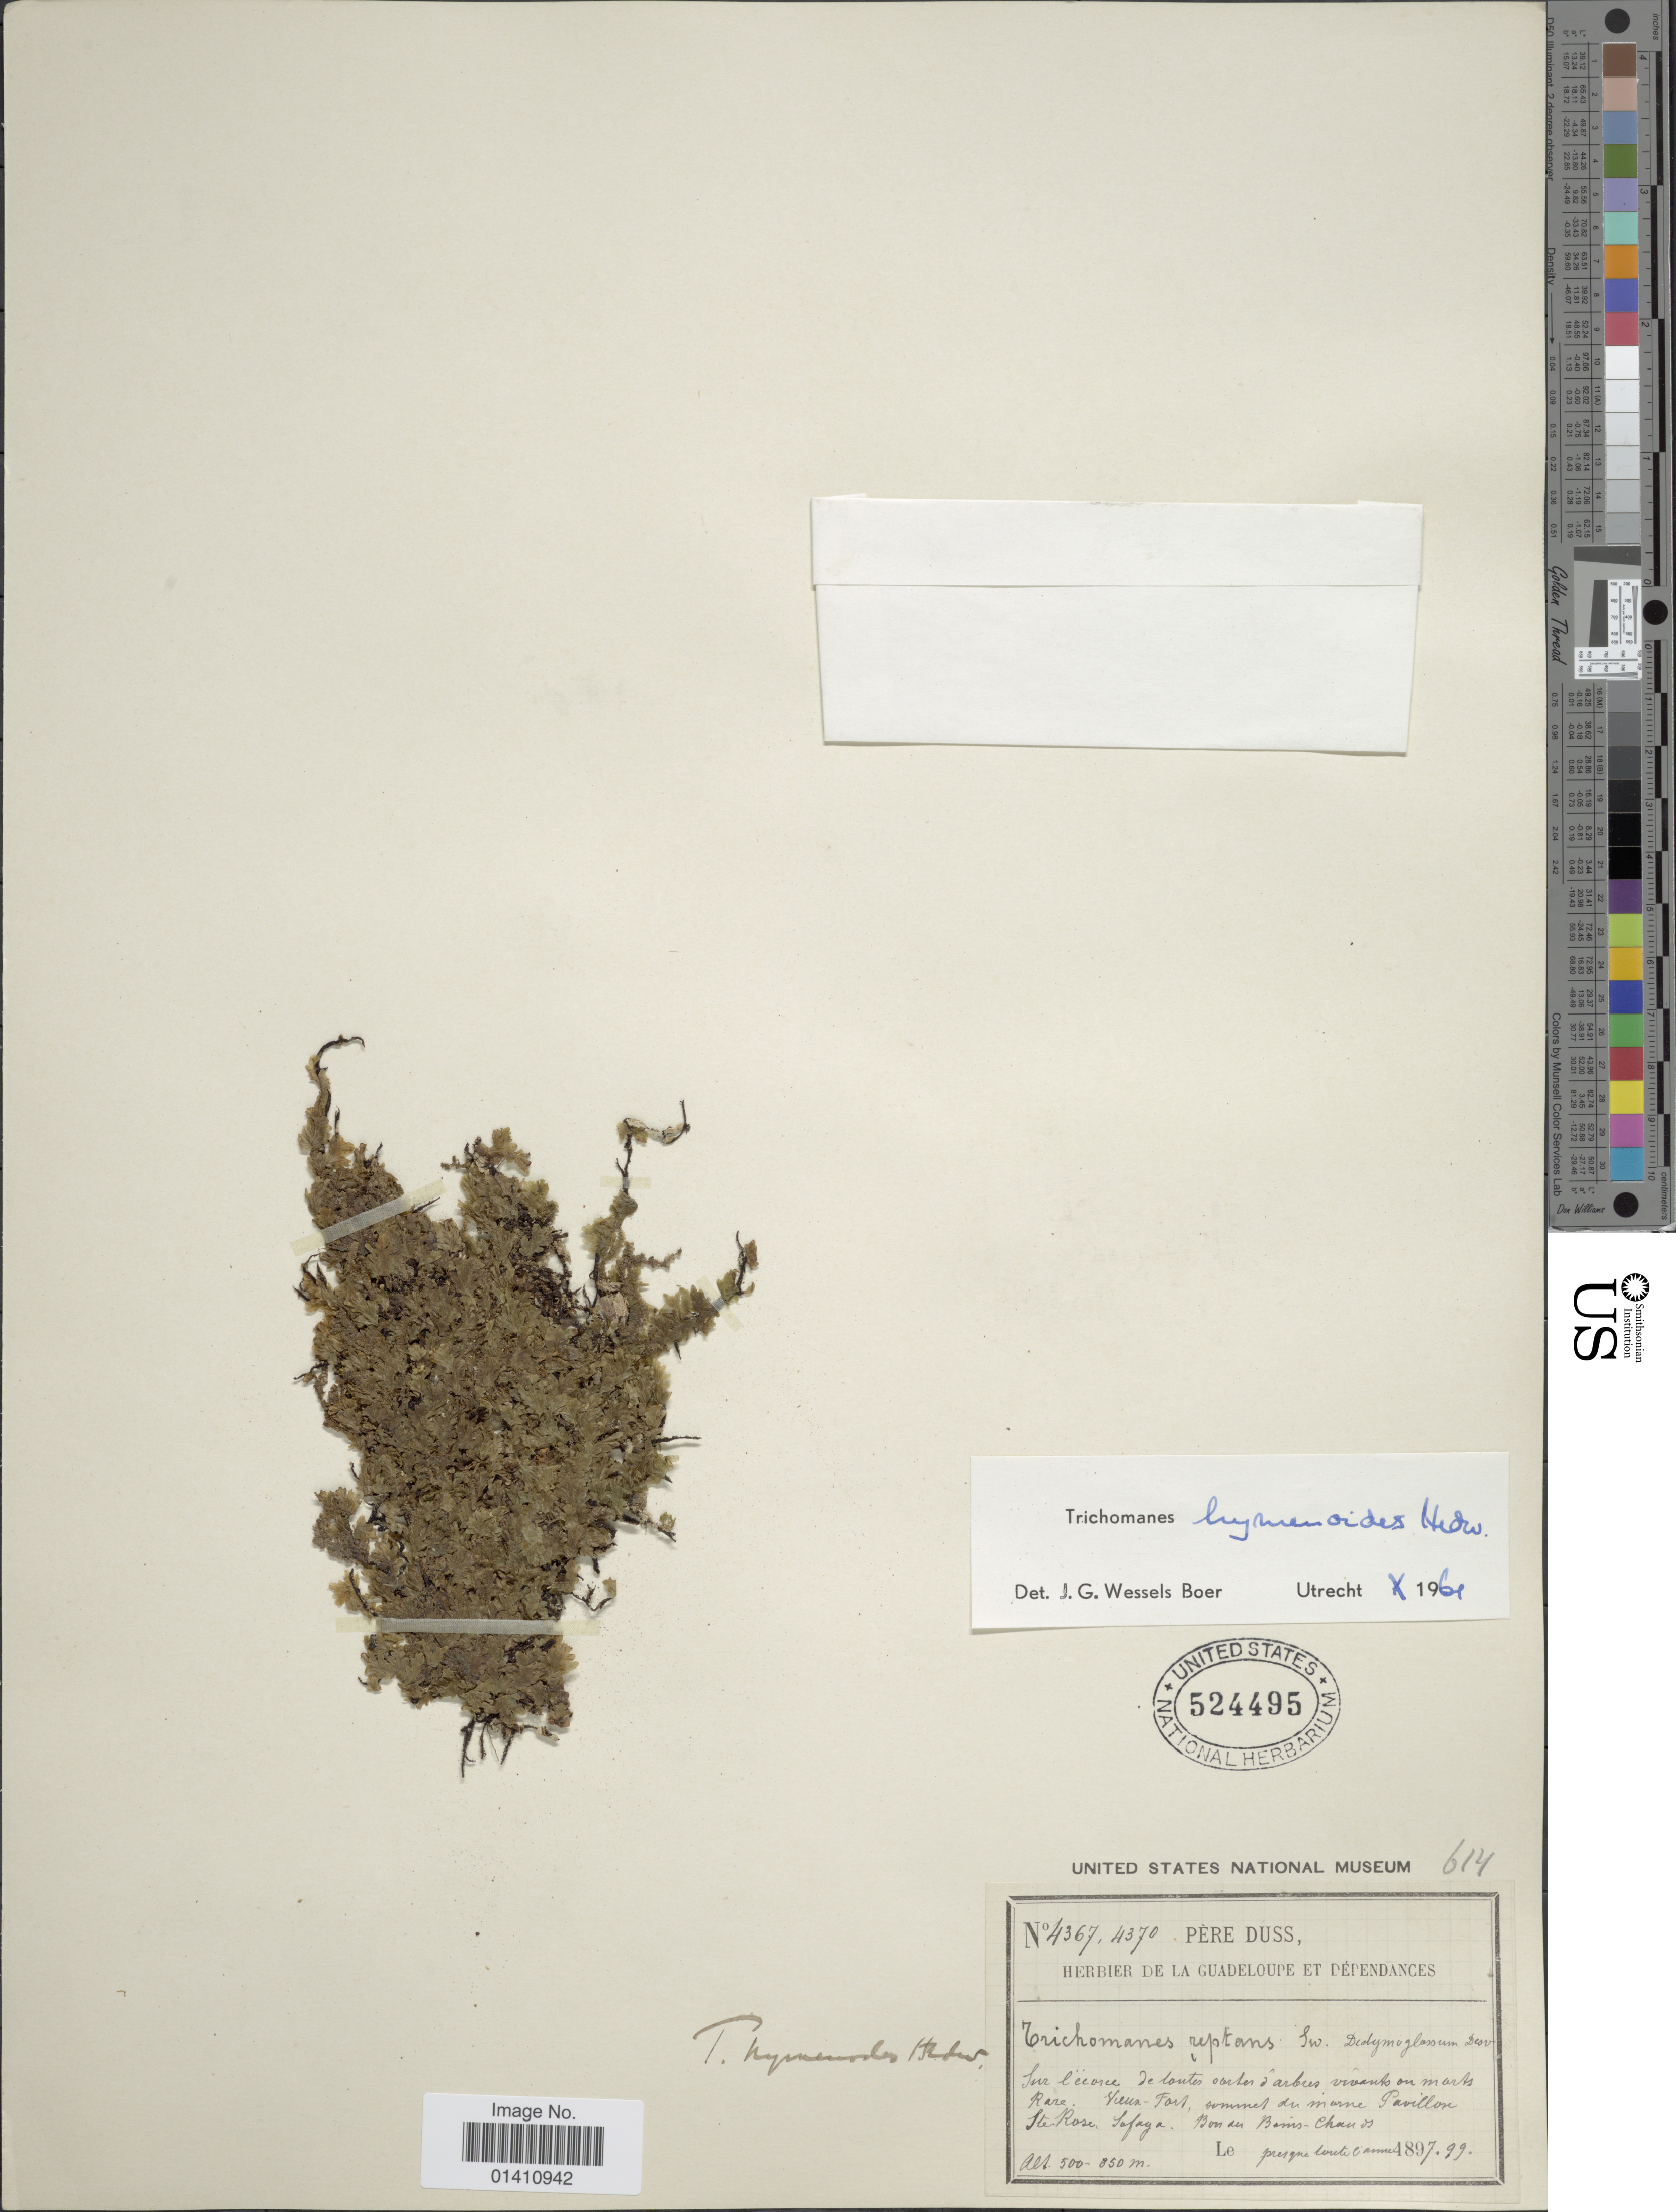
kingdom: Plantae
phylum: Tracheophyta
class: Polypodiopsida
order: Hymenophyllales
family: Hymenophyllaceae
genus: Didymoglossum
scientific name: Didymoglossum hymenoides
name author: (Hedw.) Copel.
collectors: Père Duss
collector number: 4367/4370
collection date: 1897/1899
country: Guadeloupe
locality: Vieux-Fort, sommet du morne Pavillon. Ste. Rose. Sofaya. Bois du Bains-Chauds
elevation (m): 500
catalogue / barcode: US 524495